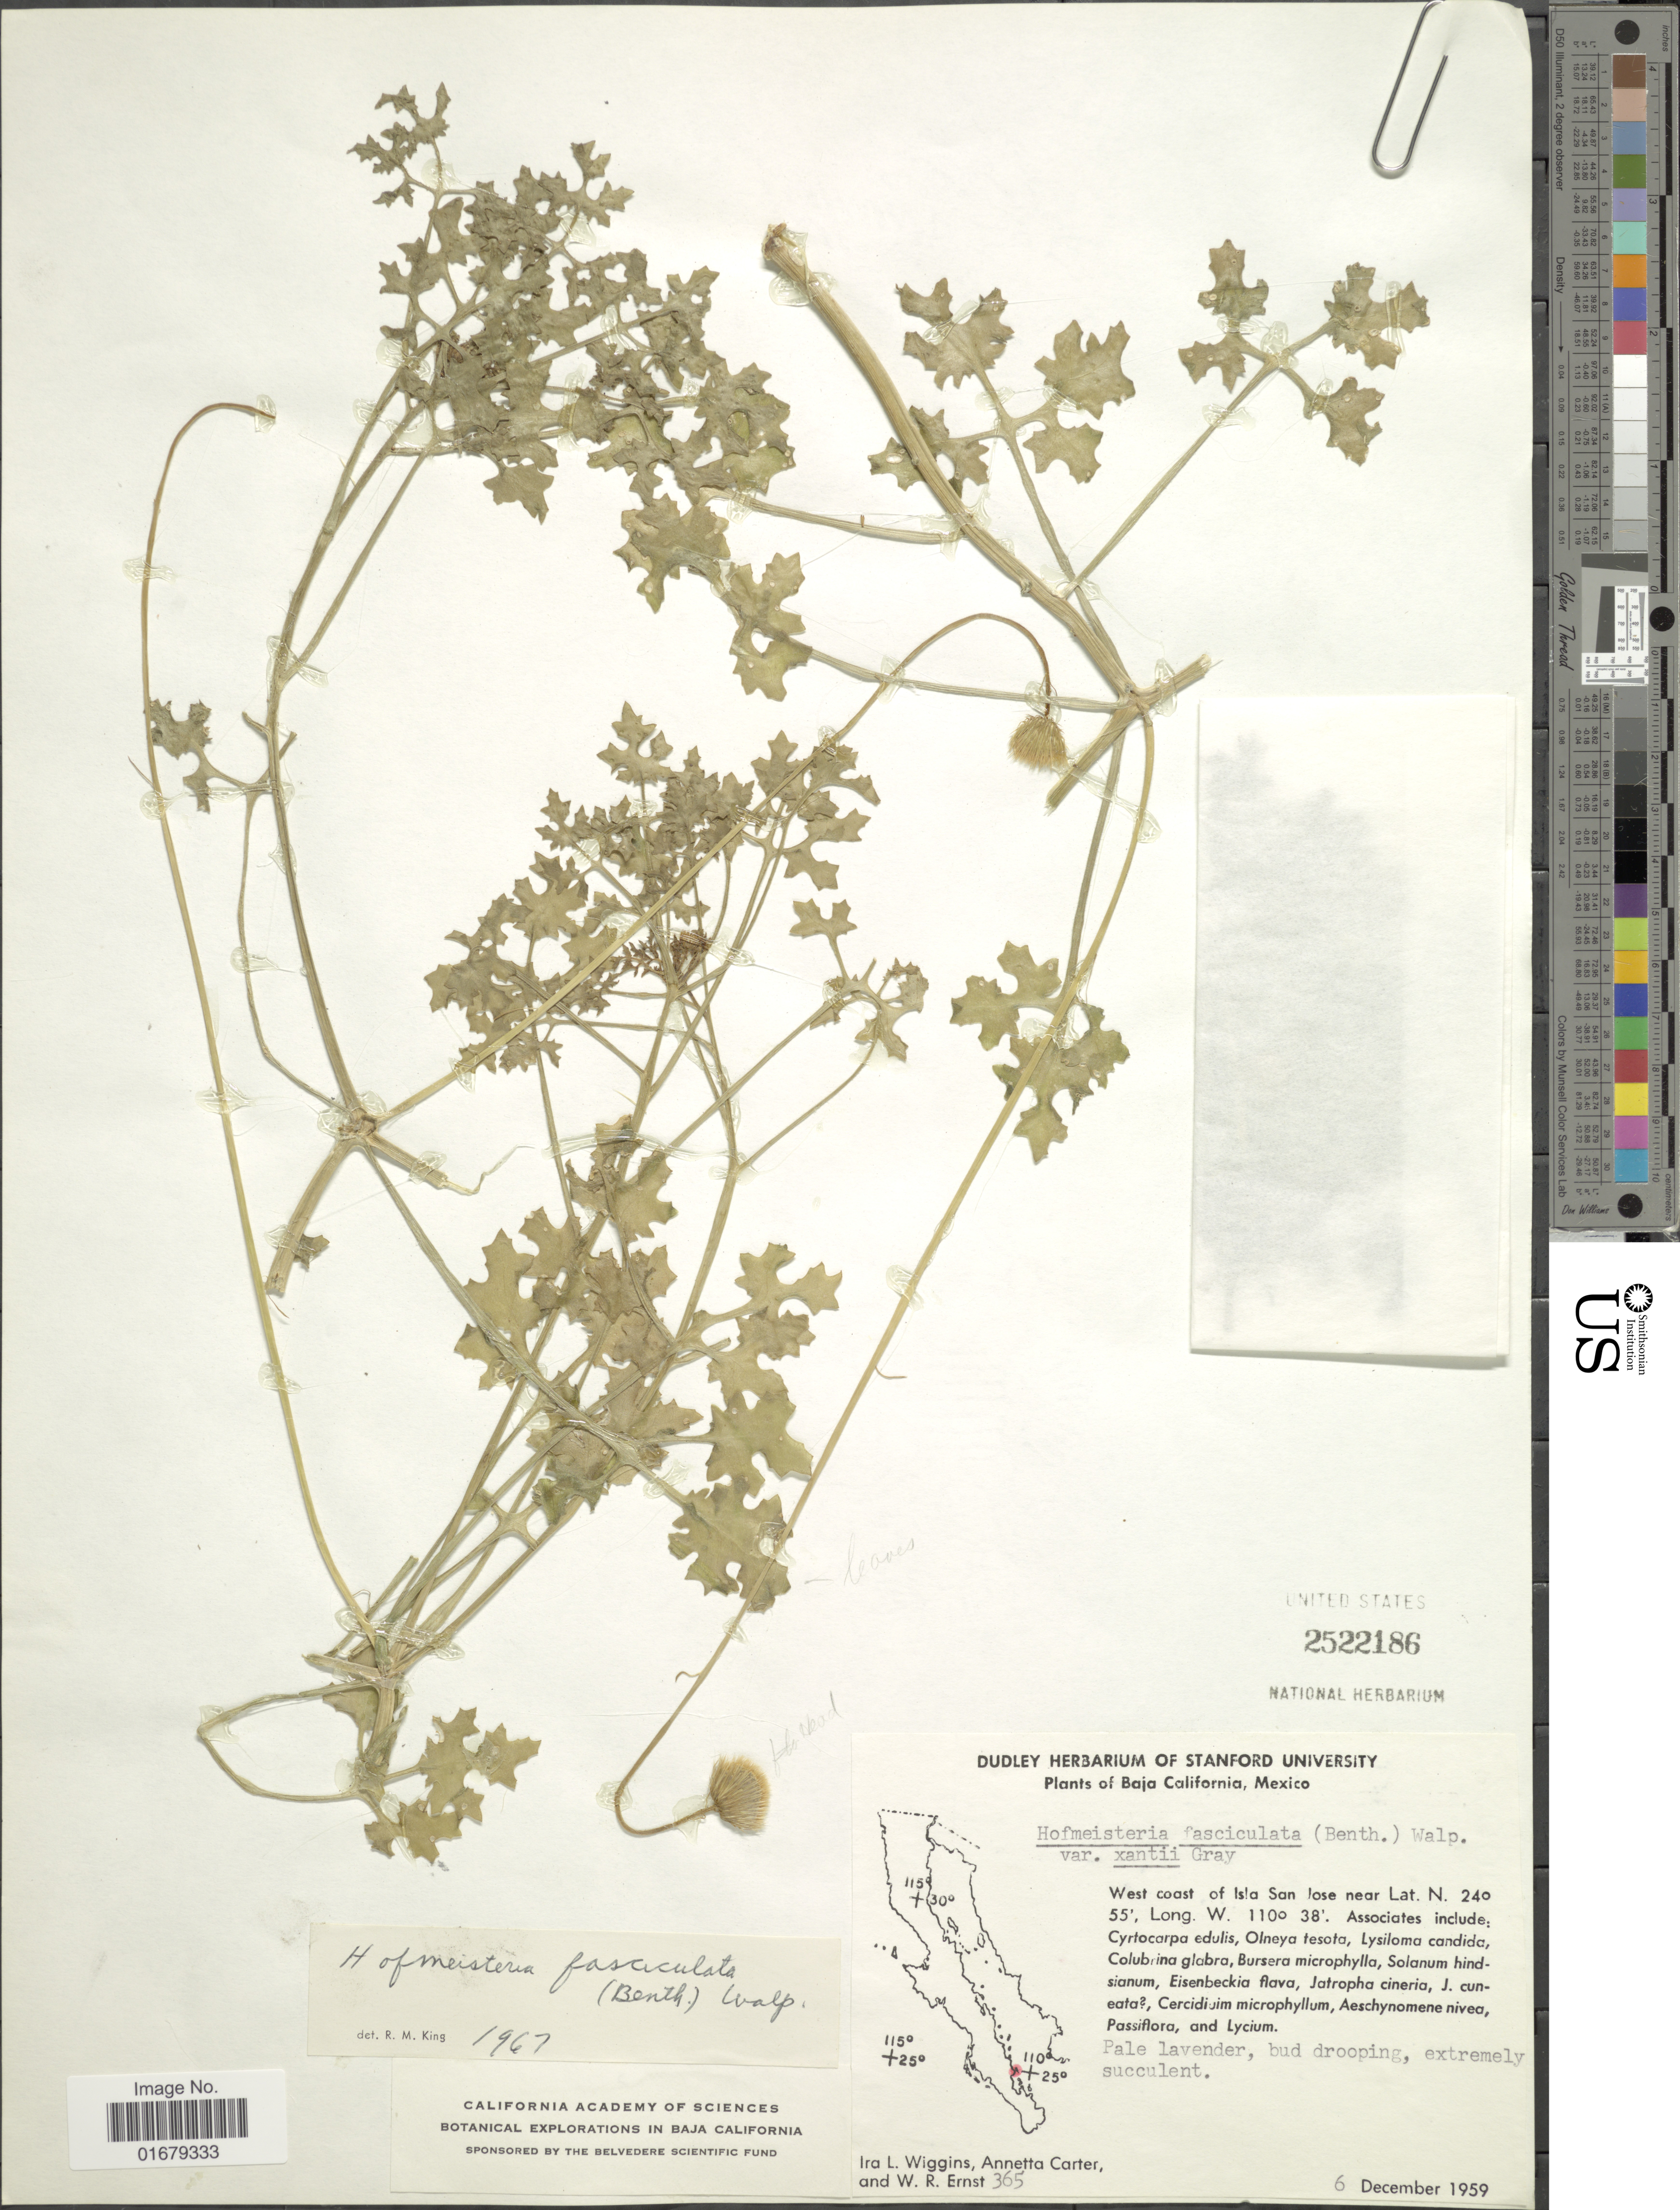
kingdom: Plantae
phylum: Tracheophyta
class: Magnoliopsida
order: Asterales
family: Asteraceae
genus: Hofmeisteria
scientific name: Hofmeisteria fasciculata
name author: (Benth.) Walp.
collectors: I. L. Wiggins, A. Carter & W. R. Ernst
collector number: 365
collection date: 1959-12-06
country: Mexico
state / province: Baja California Sur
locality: West coast of Isla San Jose.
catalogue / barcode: US 2522186